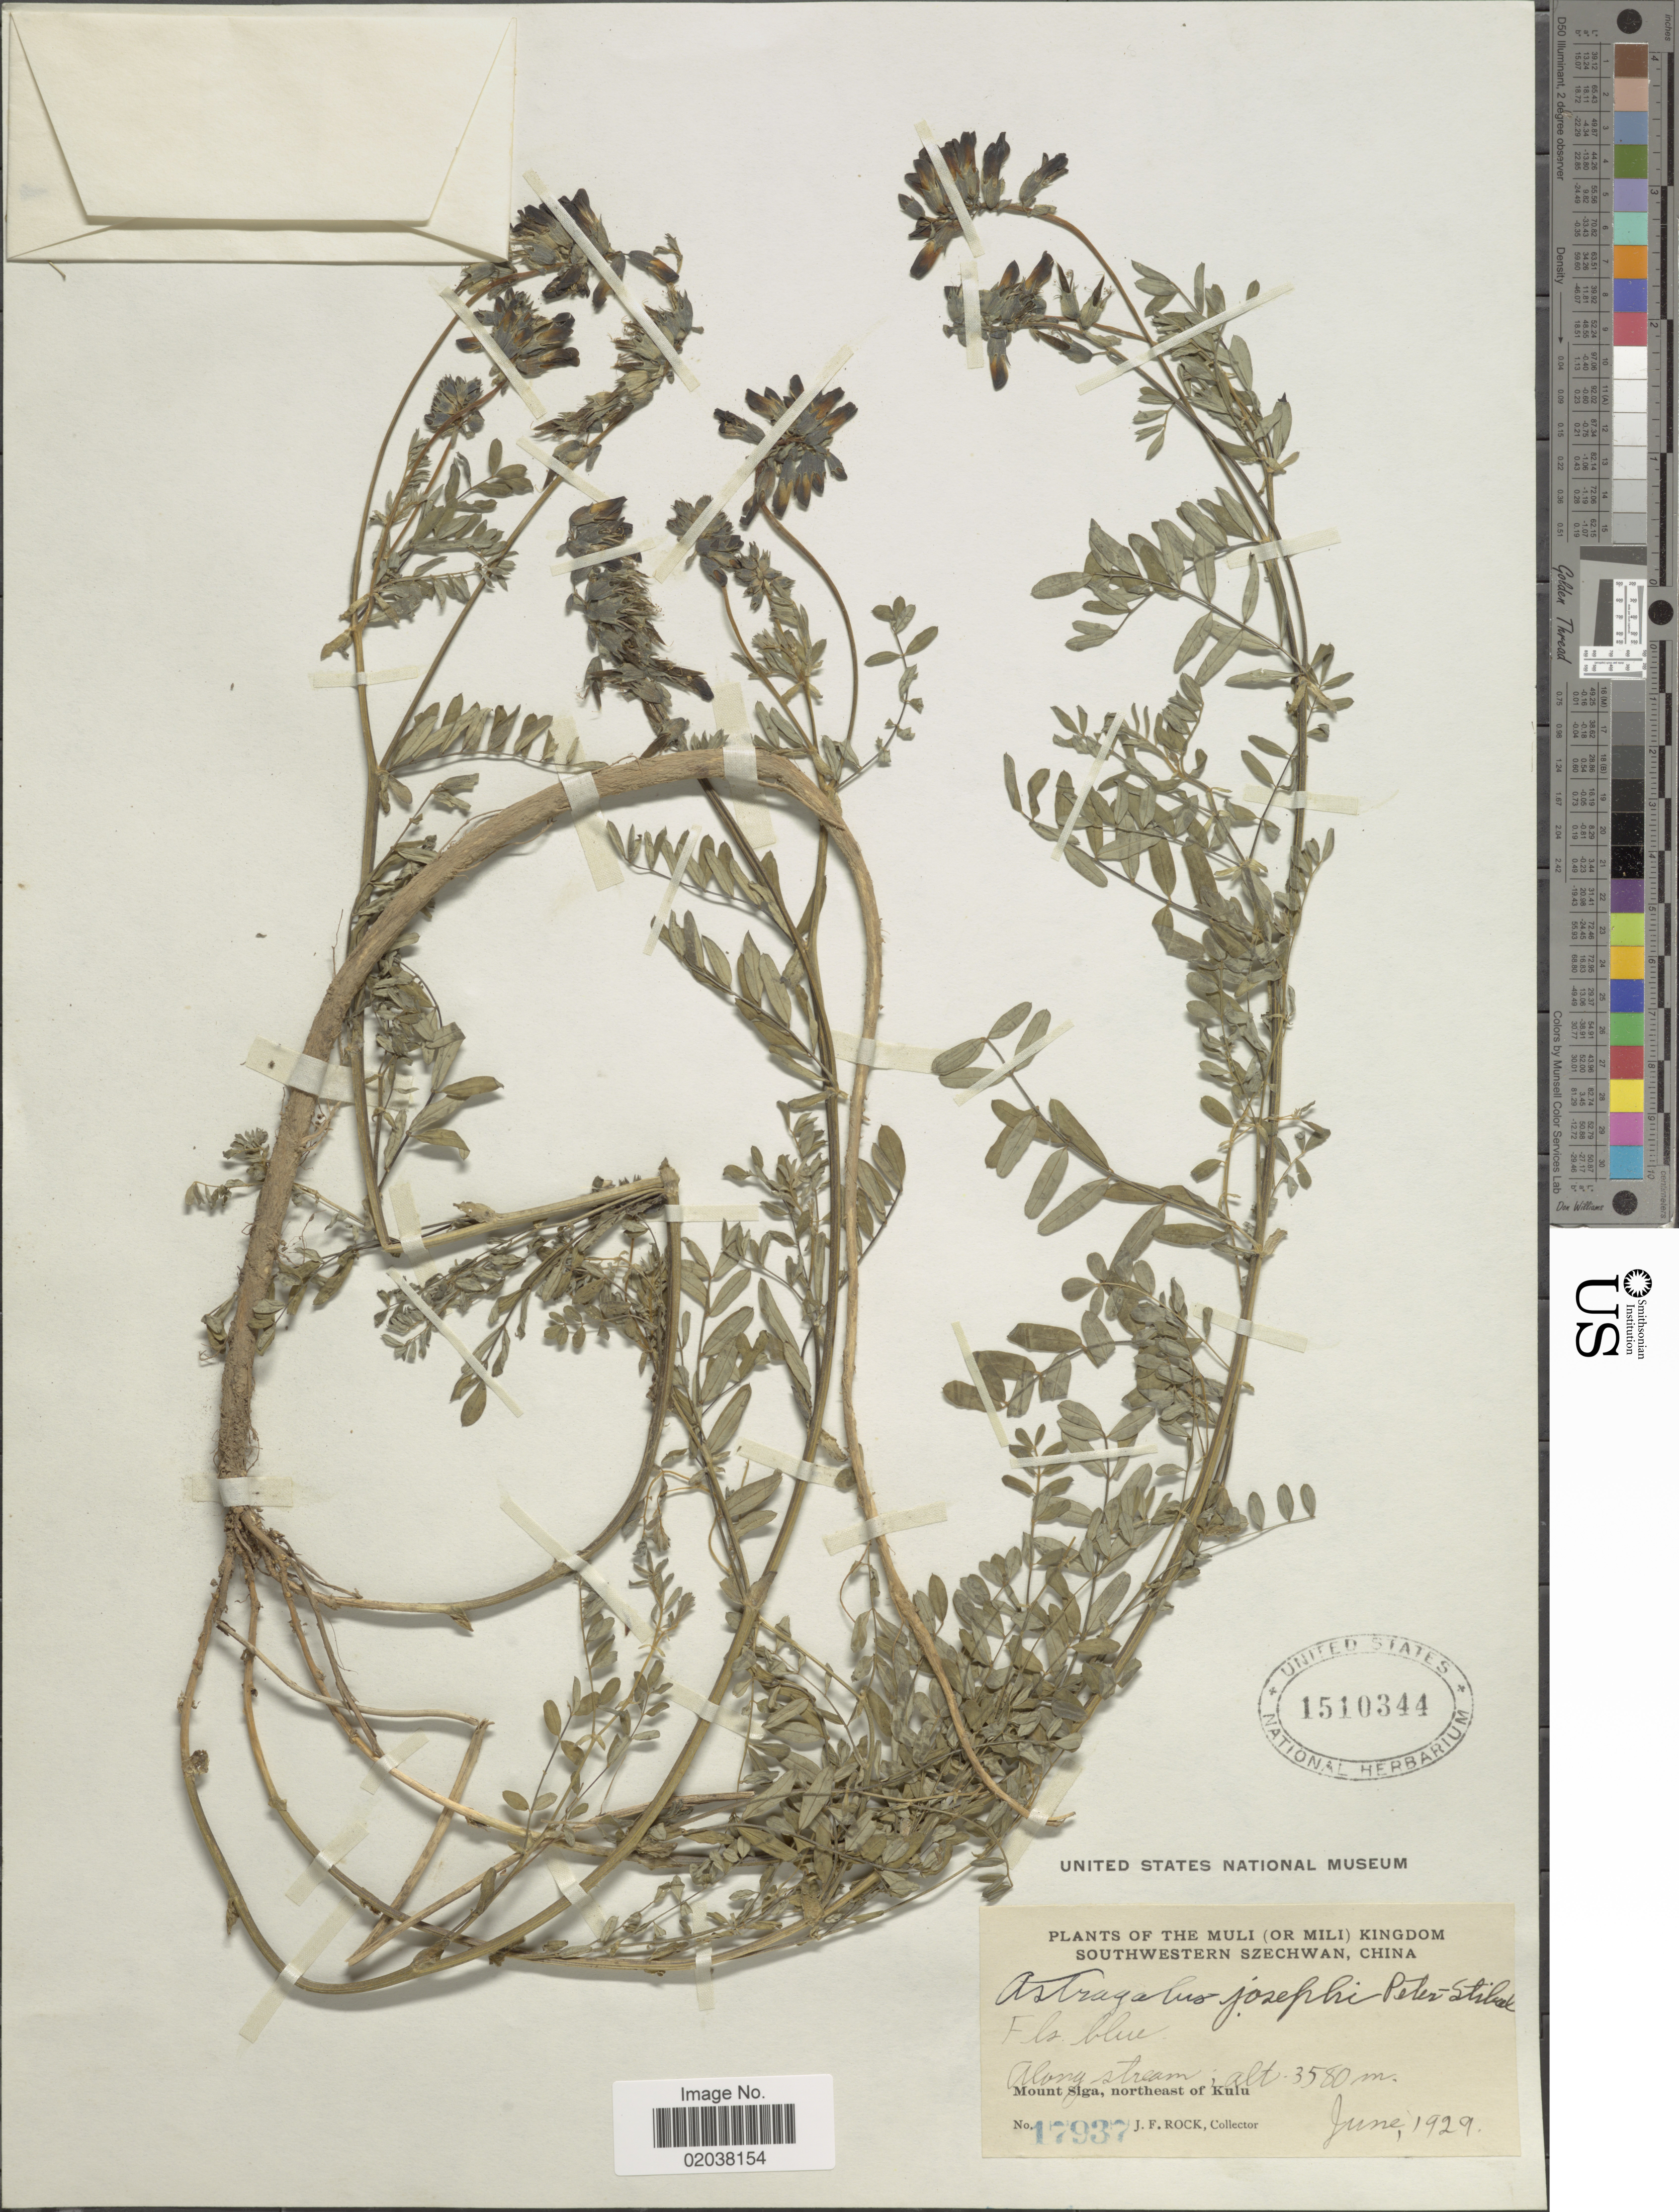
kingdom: Plantae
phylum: Tracheophyta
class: Magnoliopsida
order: Fabales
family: Fabaceae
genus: Astragalus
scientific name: Astragalus josephi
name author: E. Peter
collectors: J. Rock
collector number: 17937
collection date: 1929-06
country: China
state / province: Sichuan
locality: The Muli (or Mili) Kingdom, Southwestern Szechwan, along stream, Mount Siga. northeast of Kulu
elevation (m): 3580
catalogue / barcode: US 1510344